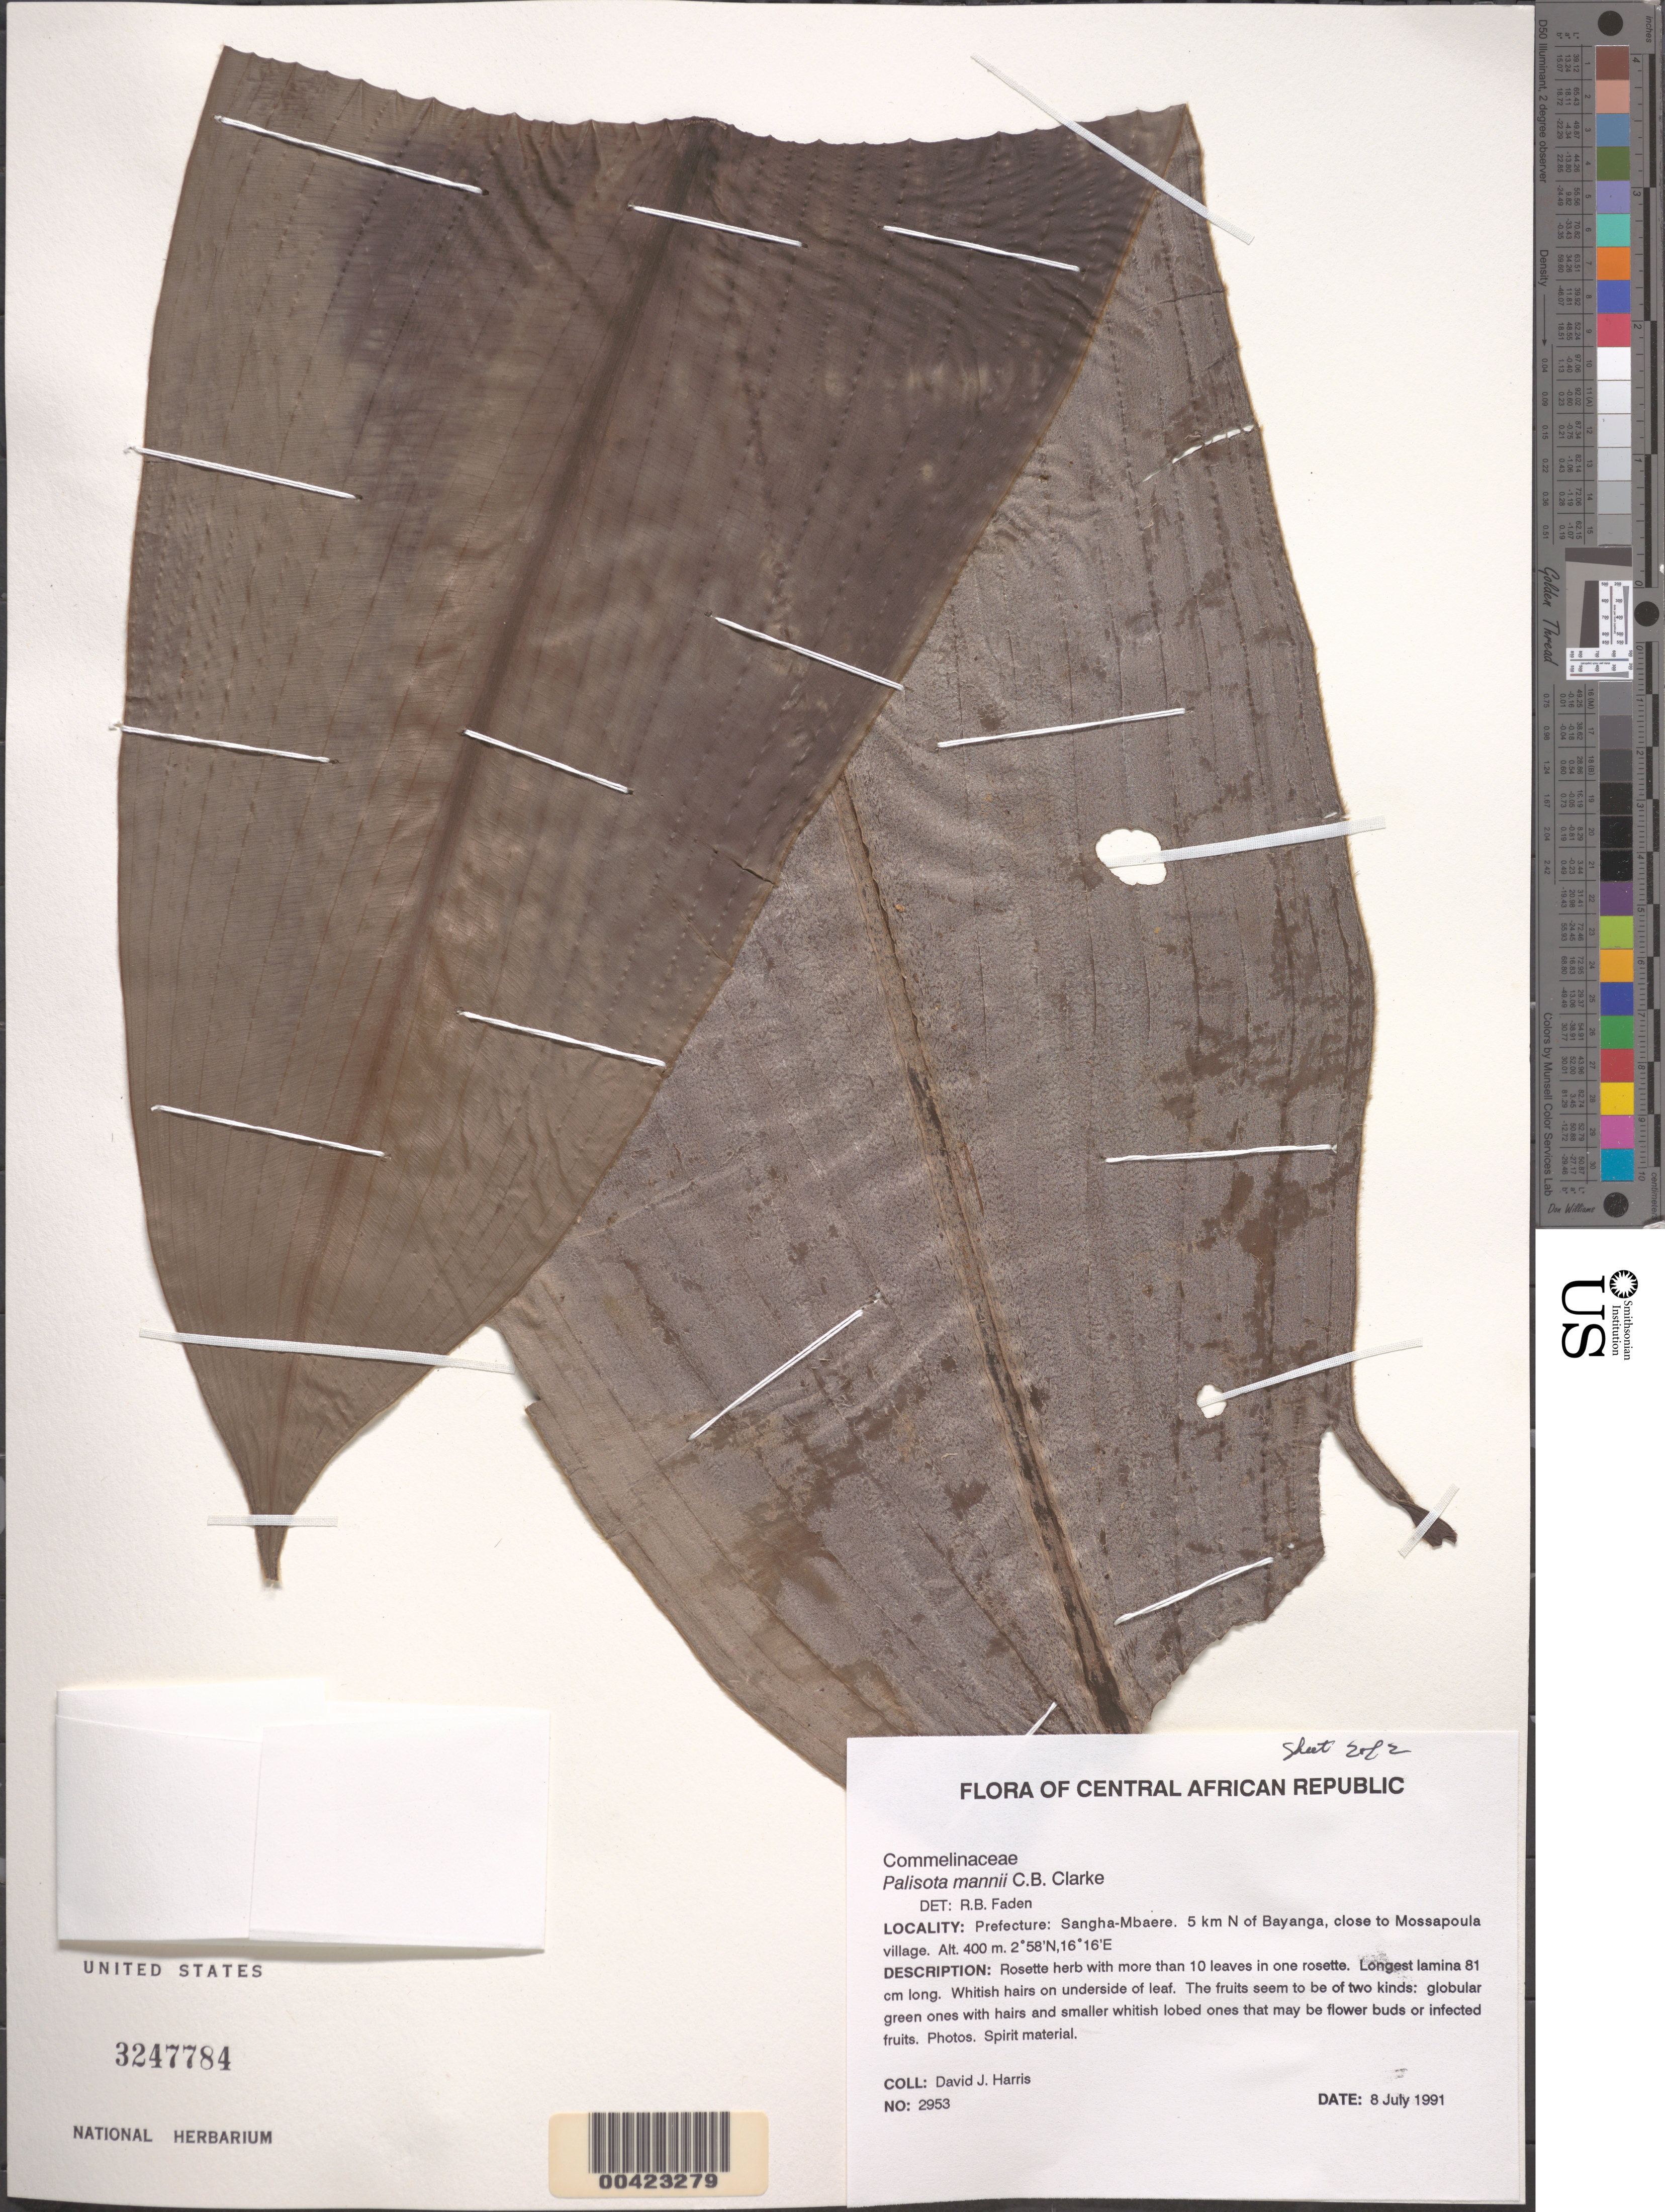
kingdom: Plantae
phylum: Tracheophyta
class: Liliopsida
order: Commelinales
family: Commelinaceae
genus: Palisota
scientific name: Palisota mannii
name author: C.B. Clarke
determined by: Faden, Robert B., (US), Smithsonian Institution - National Museum of Natural History (UNITED STATES)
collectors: D. J. Harris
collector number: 2953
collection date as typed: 08 Jul 1991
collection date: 1991-07-08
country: Central African Republic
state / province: Sangha-Mbaere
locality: Sangha-mbaere, N of Bayanga, close to Mossapoula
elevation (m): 400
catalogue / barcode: US 3247784